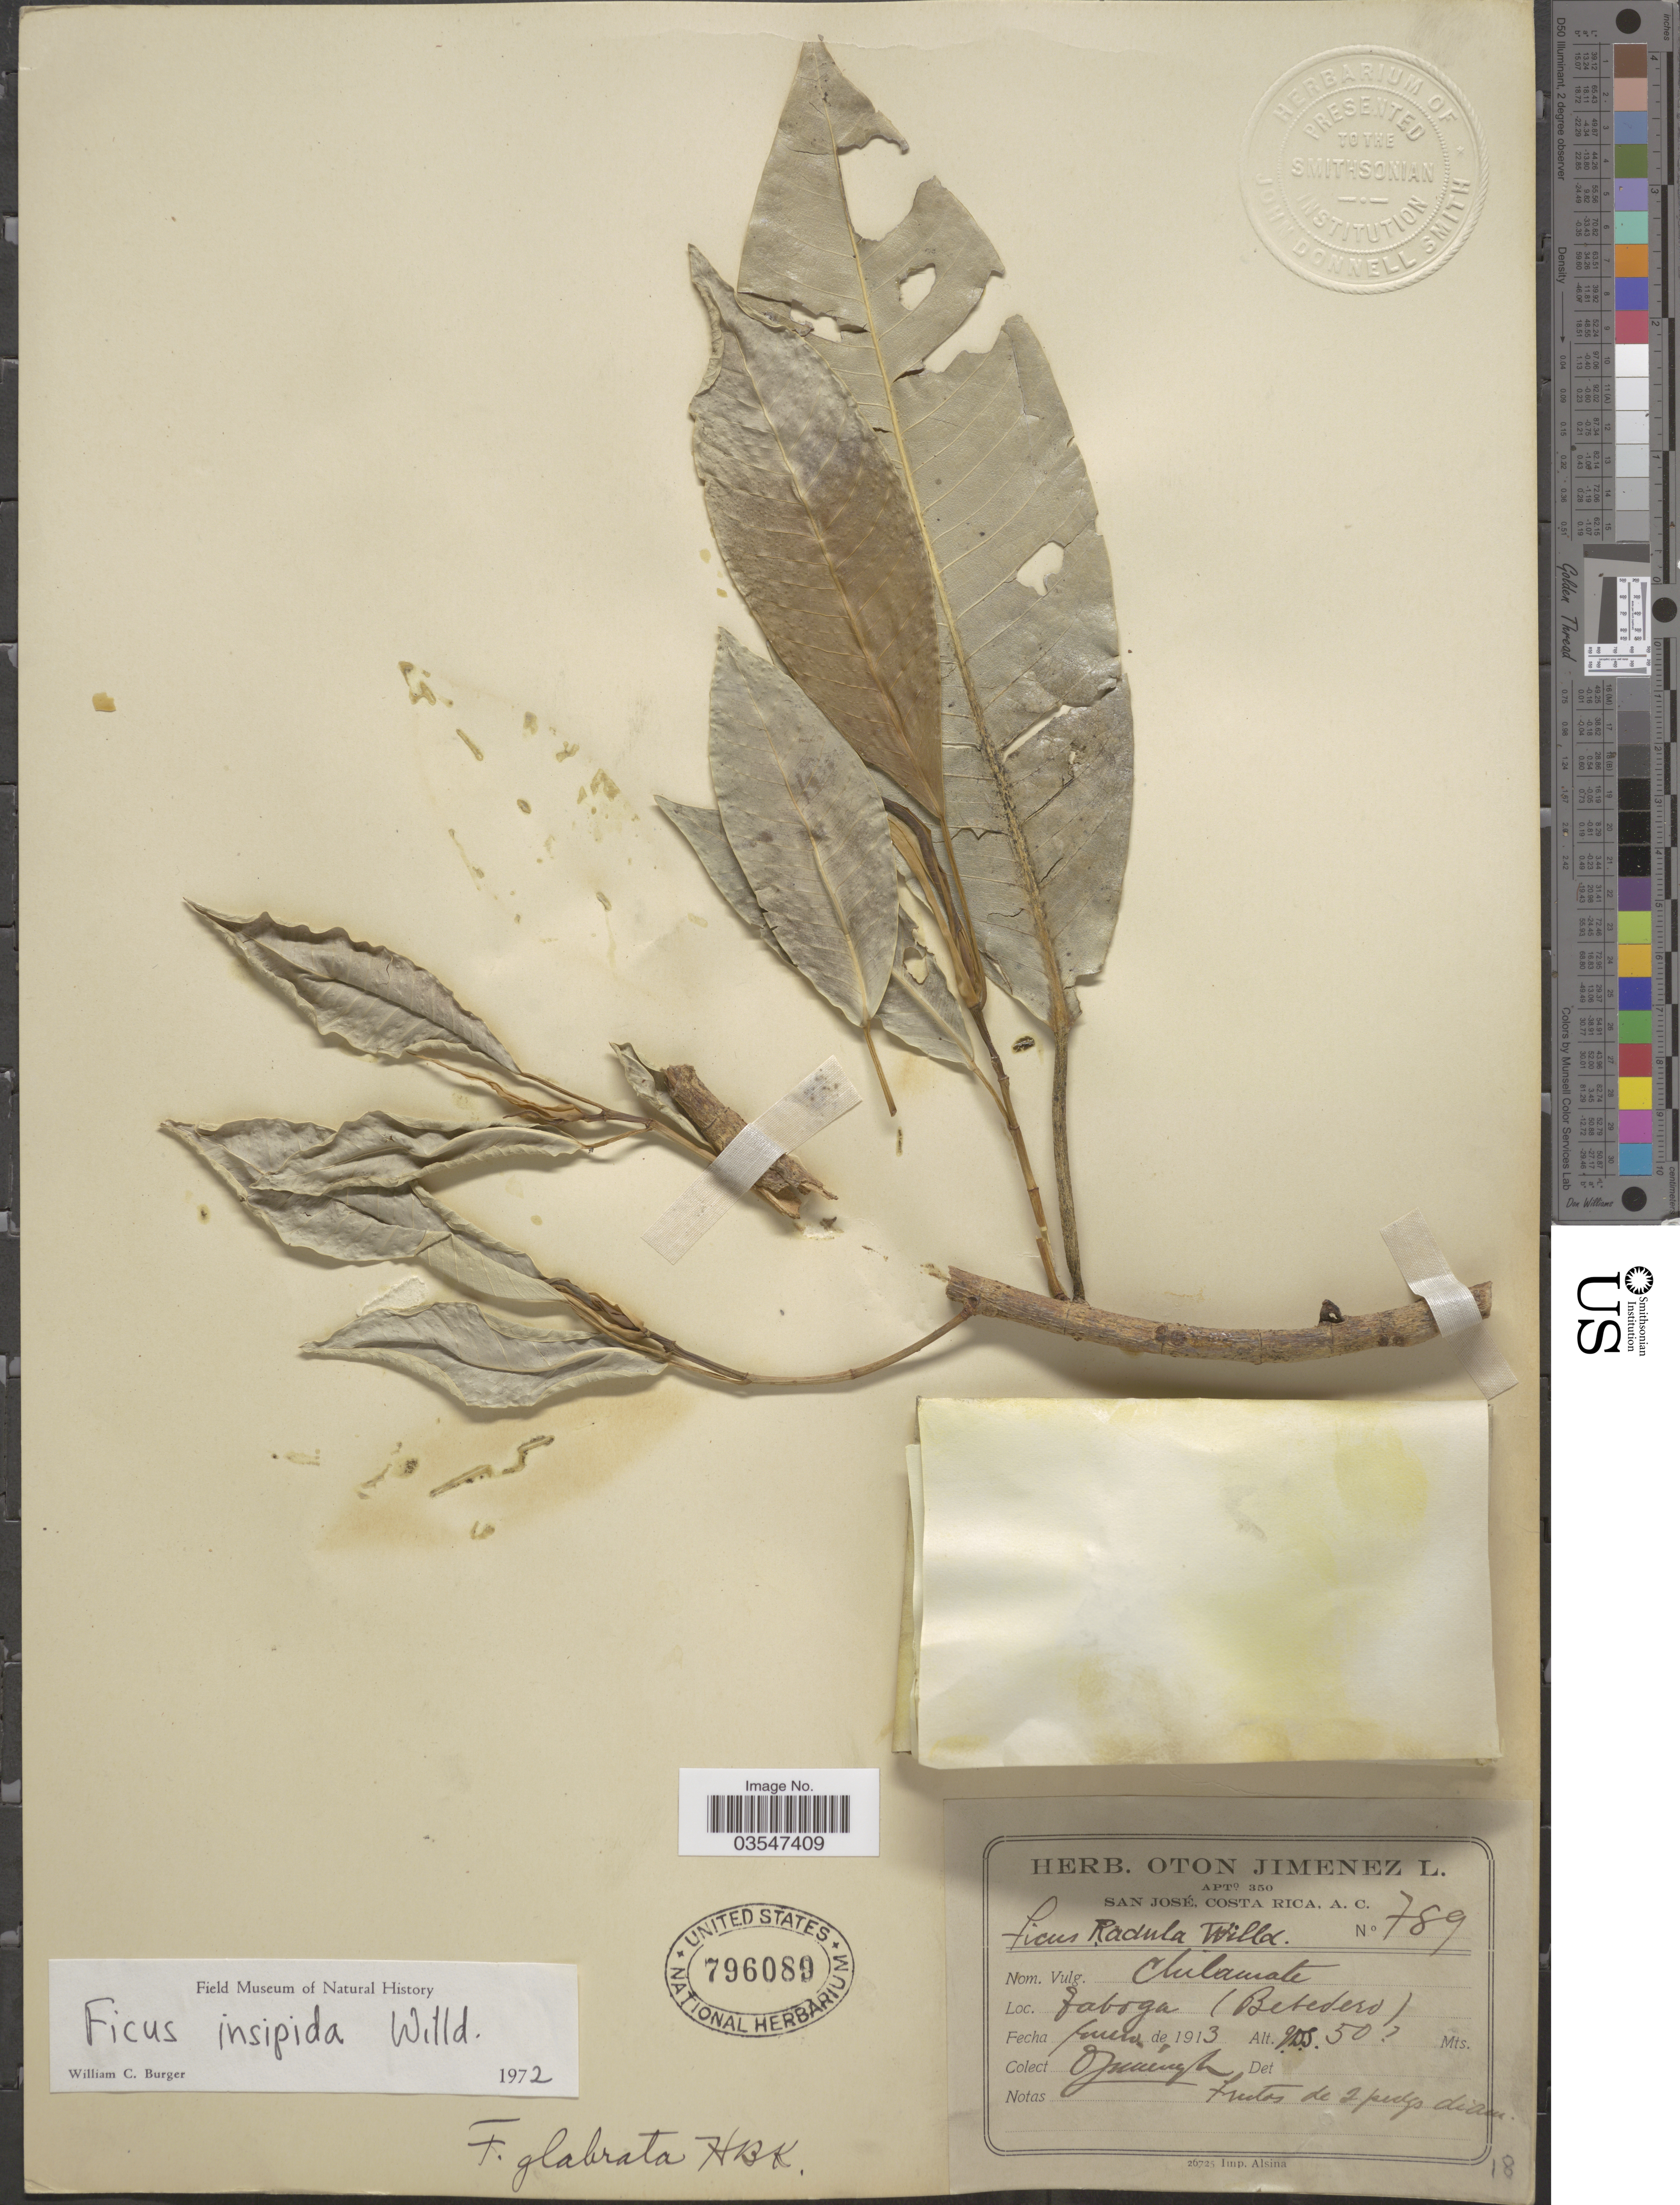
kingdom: Plantae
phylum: Tracheophyta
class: Magnoliopsida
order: Rosales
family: Moraceae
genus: Ficus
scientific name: Ficus insipida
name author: Willd.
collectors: O. Jiménez L.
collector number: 789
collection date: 1913-02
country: Panama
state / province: Panamá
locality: Taboga (Bebedero).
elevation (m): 50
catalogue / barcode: US 796089